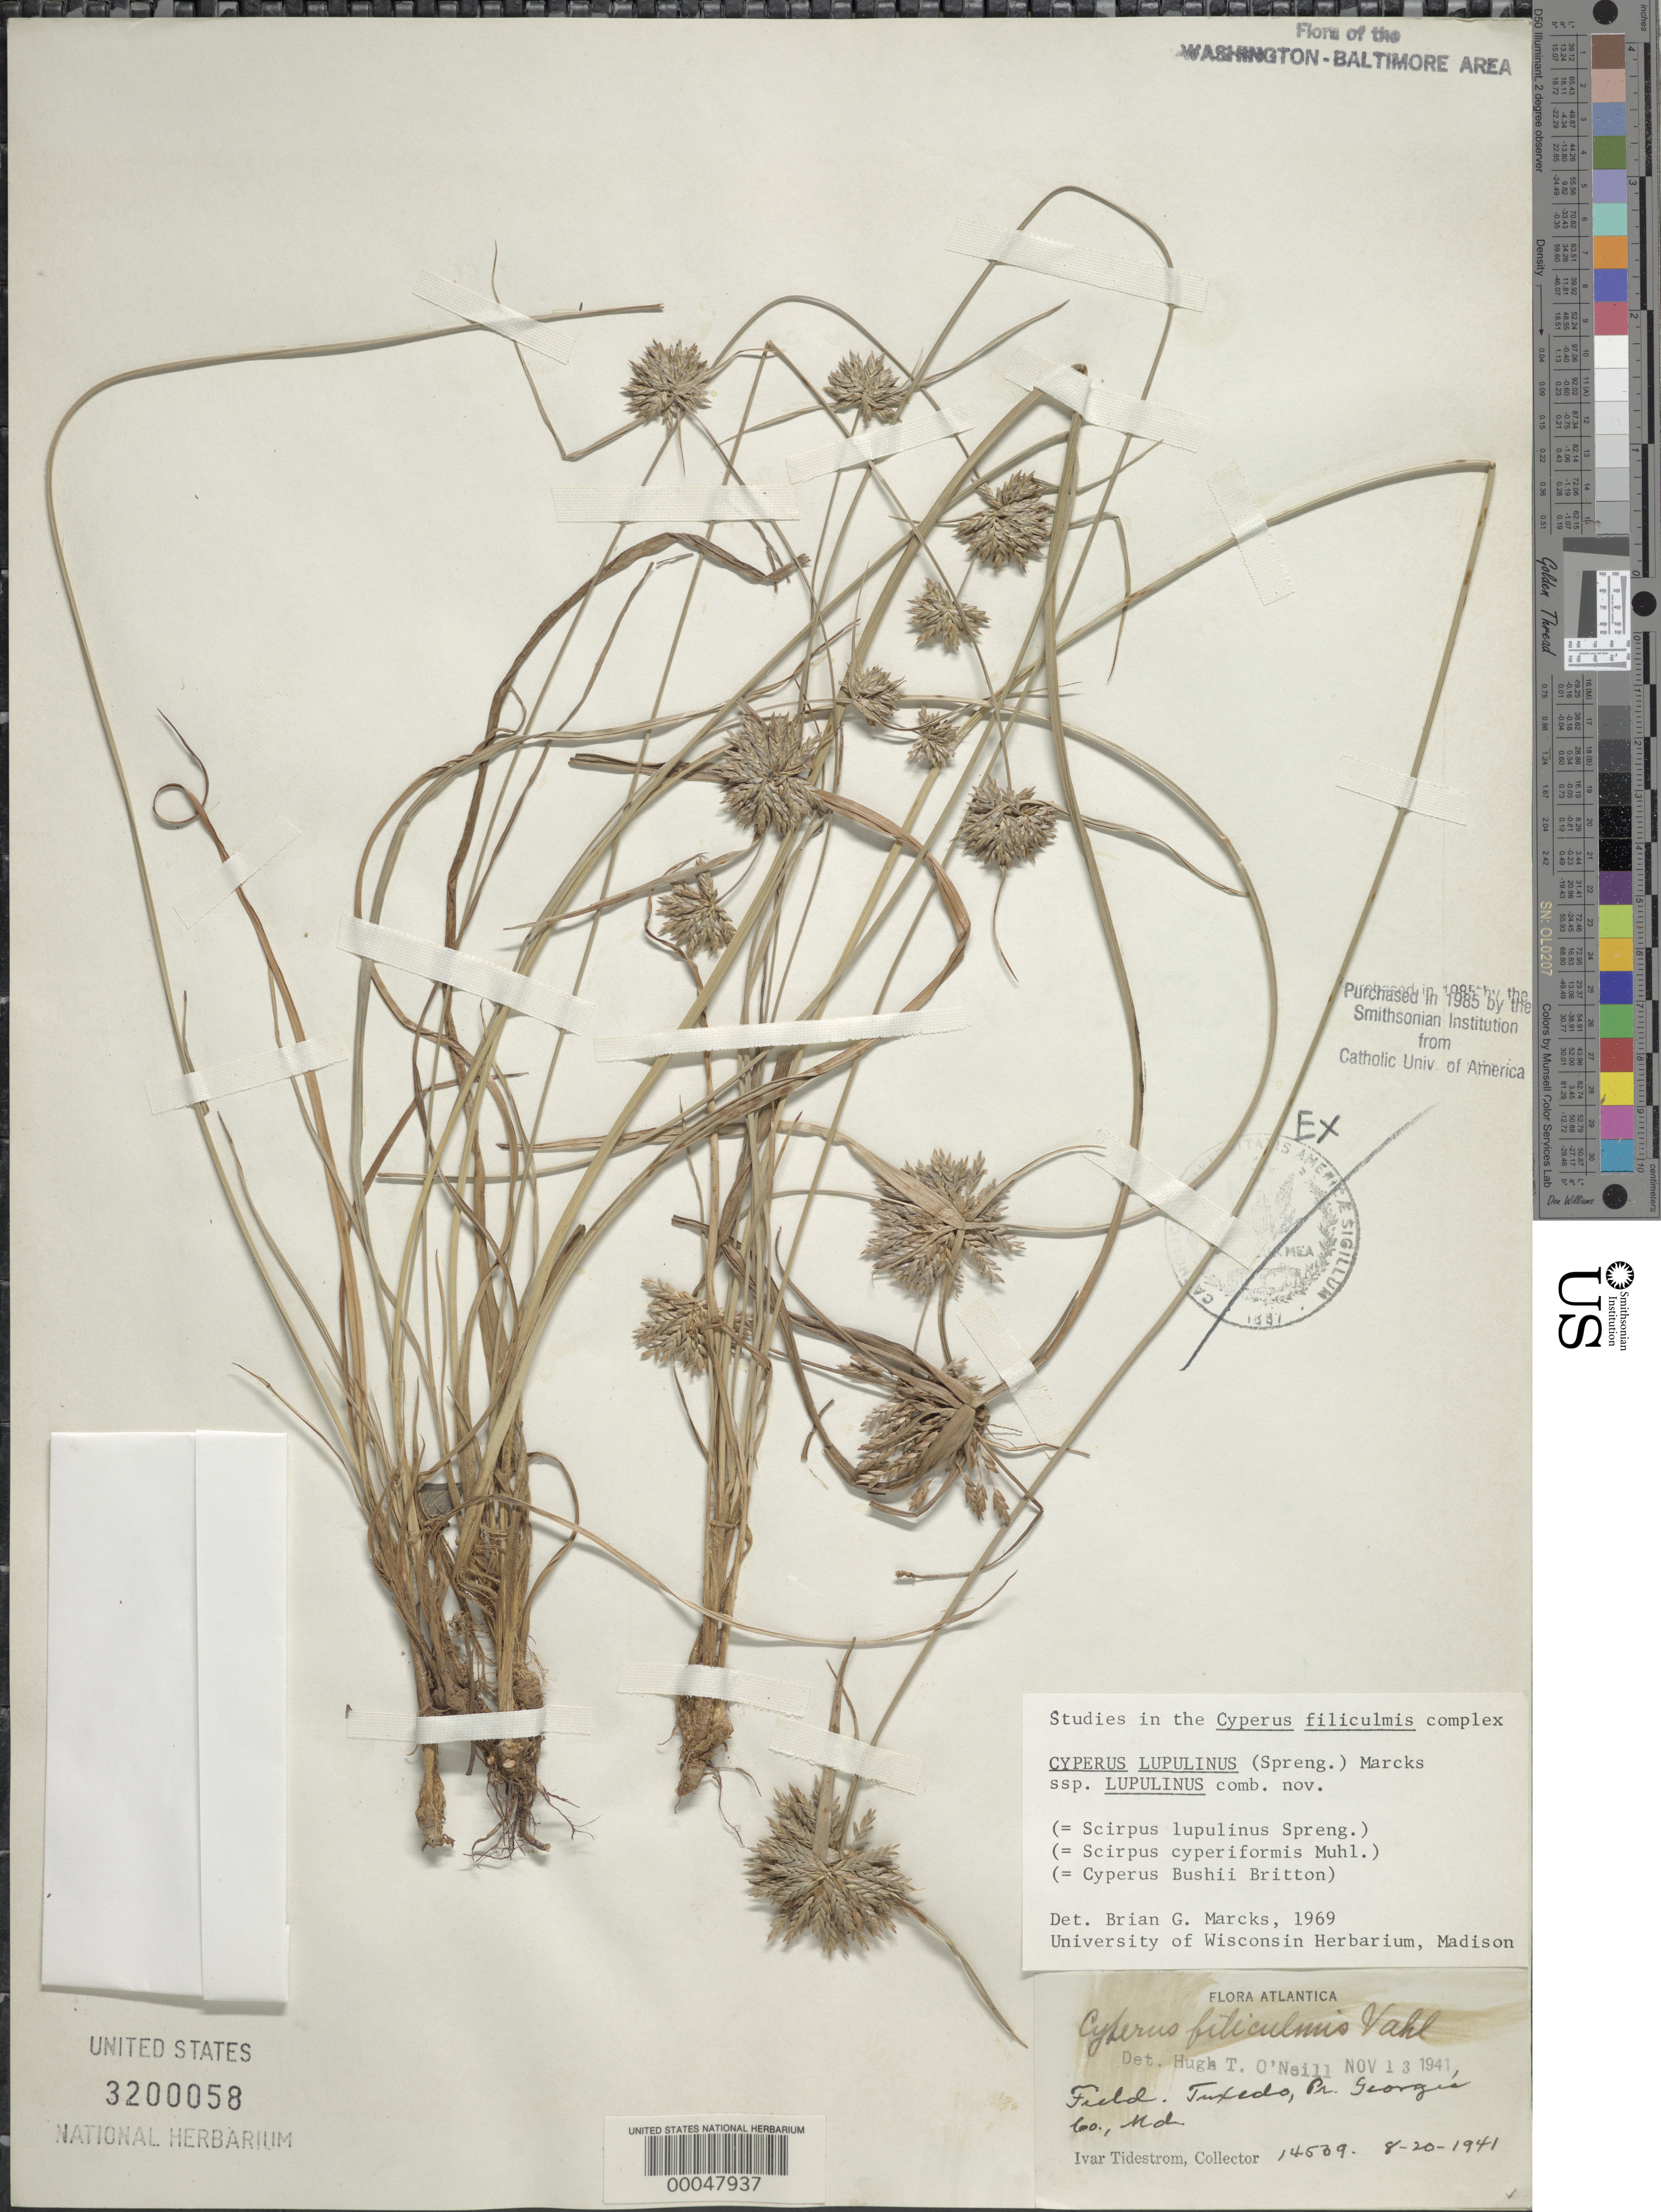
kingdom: Plantae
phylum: Tracheophyta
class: Liliopsida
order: Poales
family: Cyperaceae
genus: Cyperus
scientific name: Cyperus lupulinus subsp. lupulinus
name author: (Spreng.) Marcks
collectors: I. F. Tidestrom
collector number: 14539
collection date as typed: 20 Aug 1941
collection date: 1941-08-20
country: United States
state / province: Maryland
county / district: Prince George's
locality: Tuxedo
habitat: Field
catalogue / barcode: US 3200058